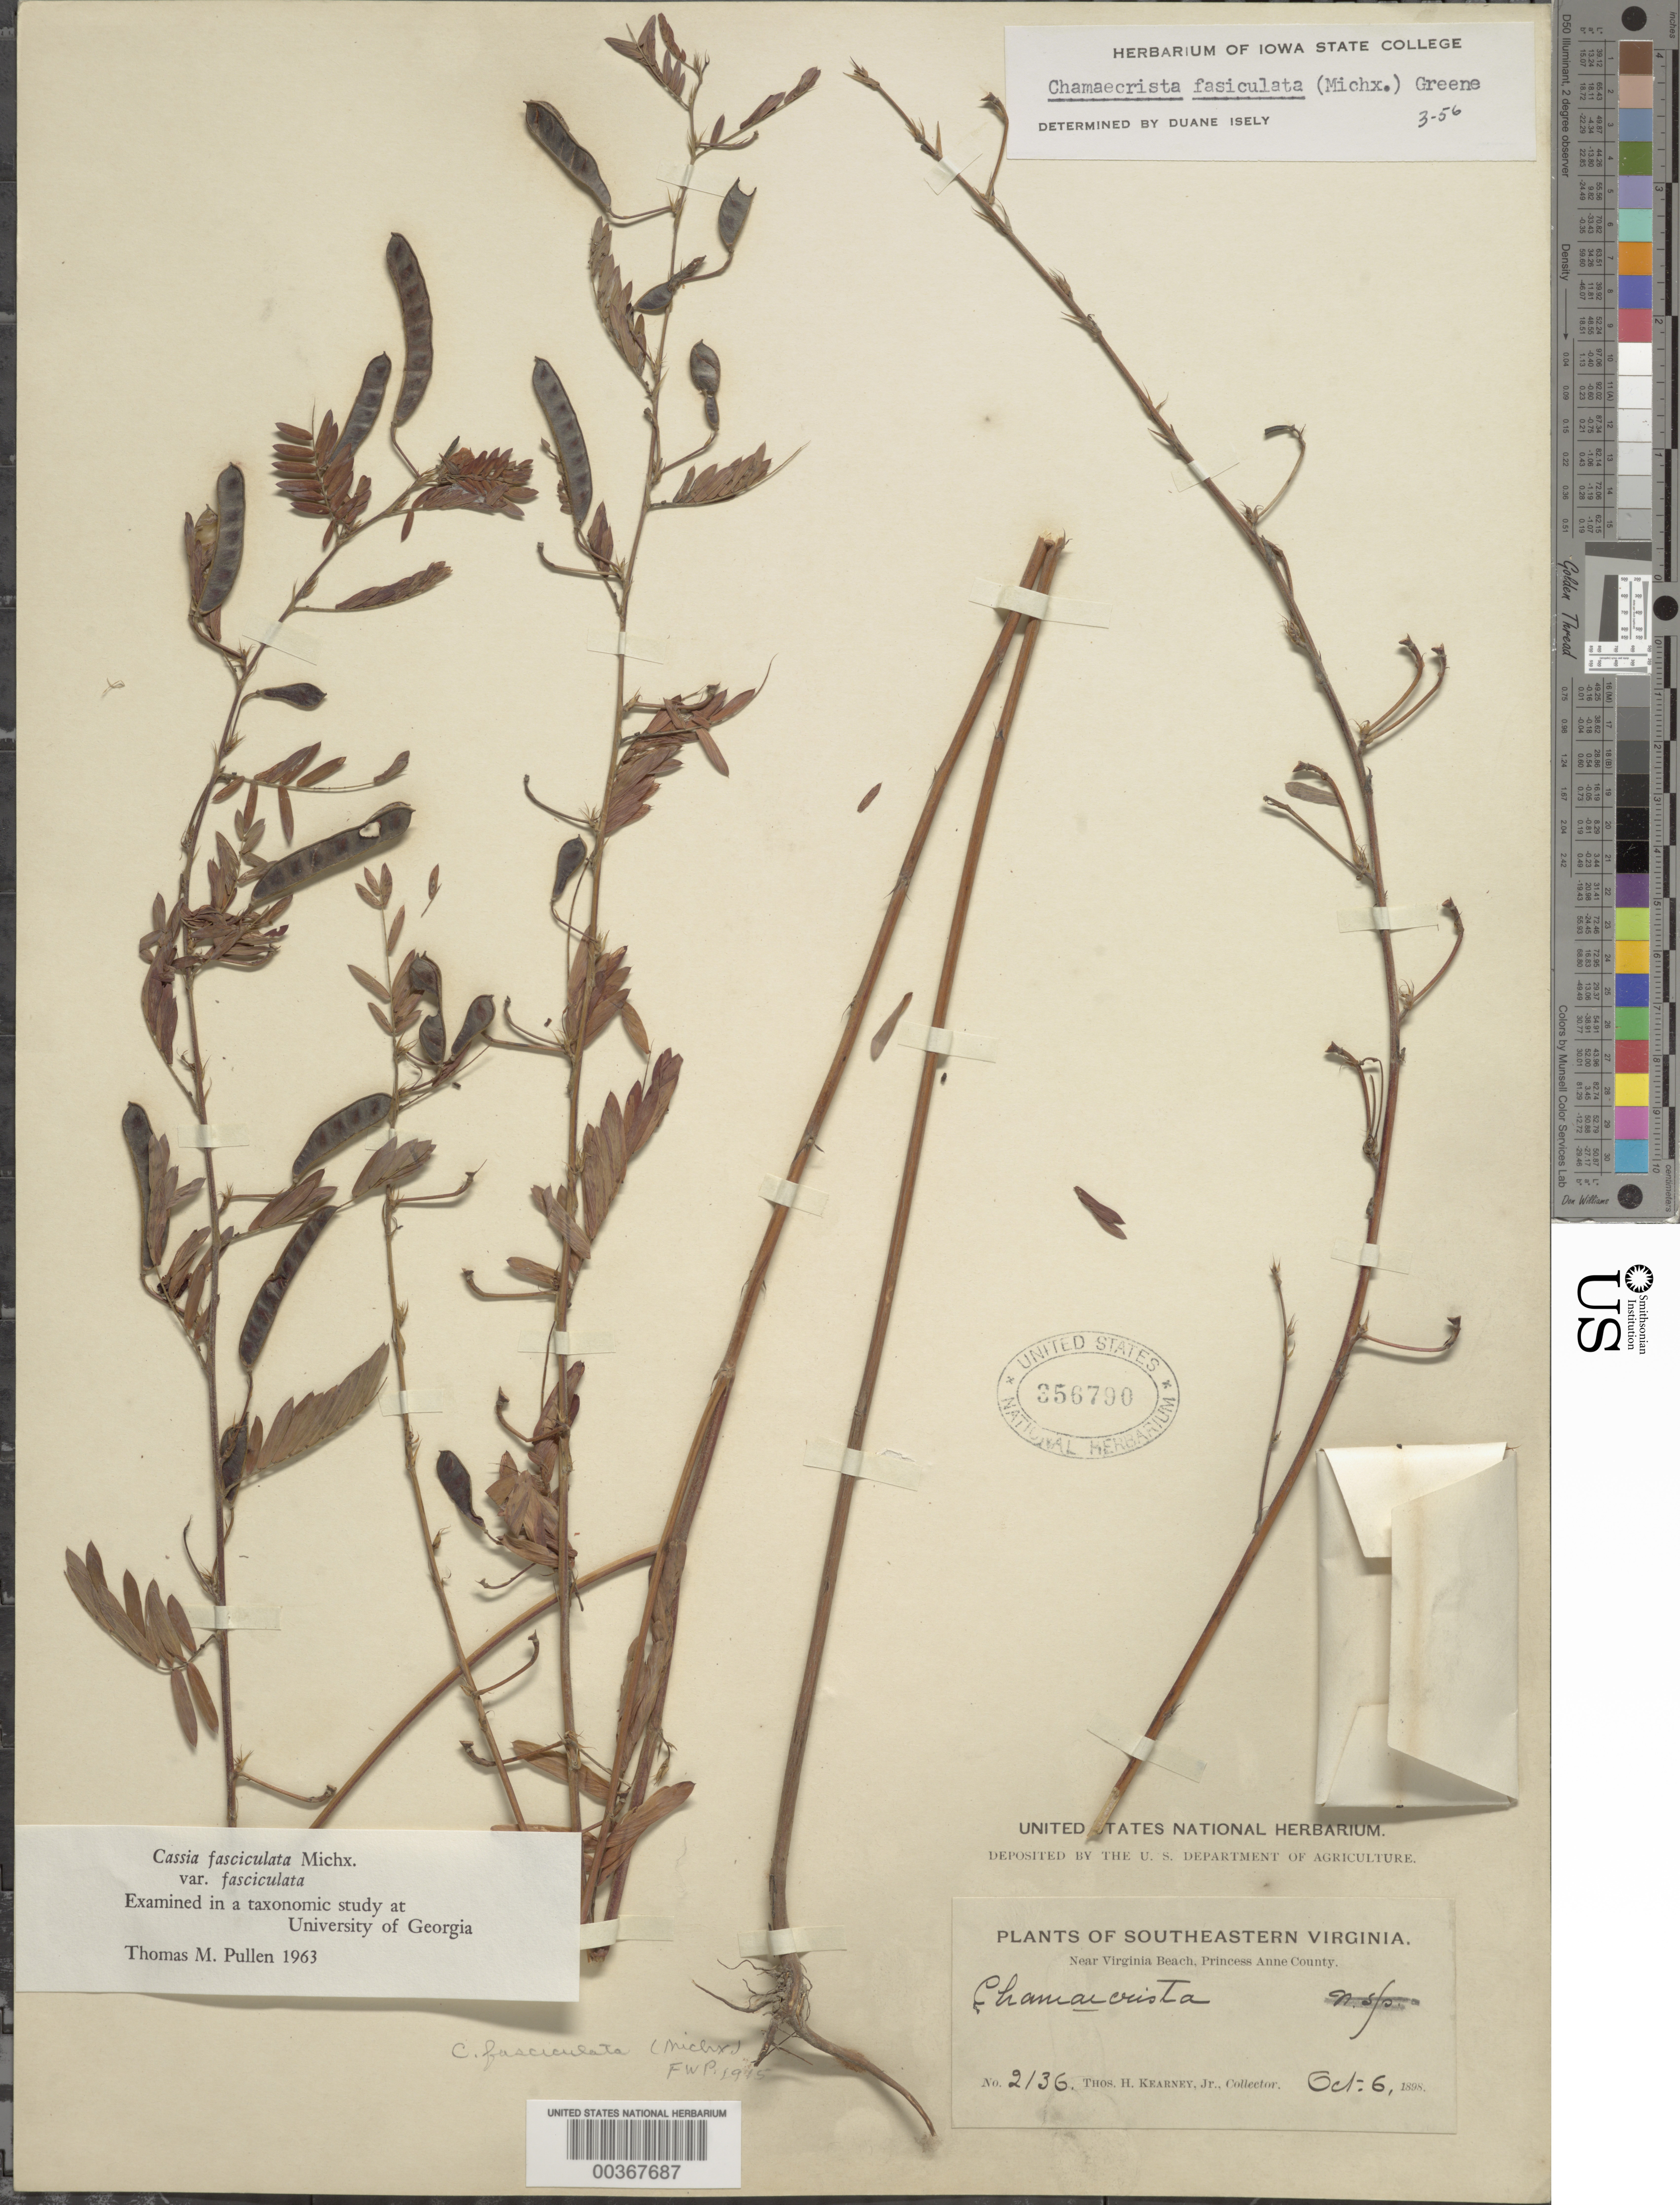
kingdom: Plantae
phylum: Tracheophyta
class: Magnoliopsida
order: Fabales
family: Fabaceae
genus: Chamaecrista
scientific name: Chamaecrista fasciculata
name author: (Michx.) Greene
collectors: T. H. Kearney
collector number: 2136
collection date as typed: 06 Oct 1898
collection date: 1898-10-06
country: United States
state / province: Virginia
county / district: City of Virginia Beach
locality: Near virginia beach, princess anne county. [princess anne county is now part of City of Virginia Beach.]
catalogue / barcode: US 356790